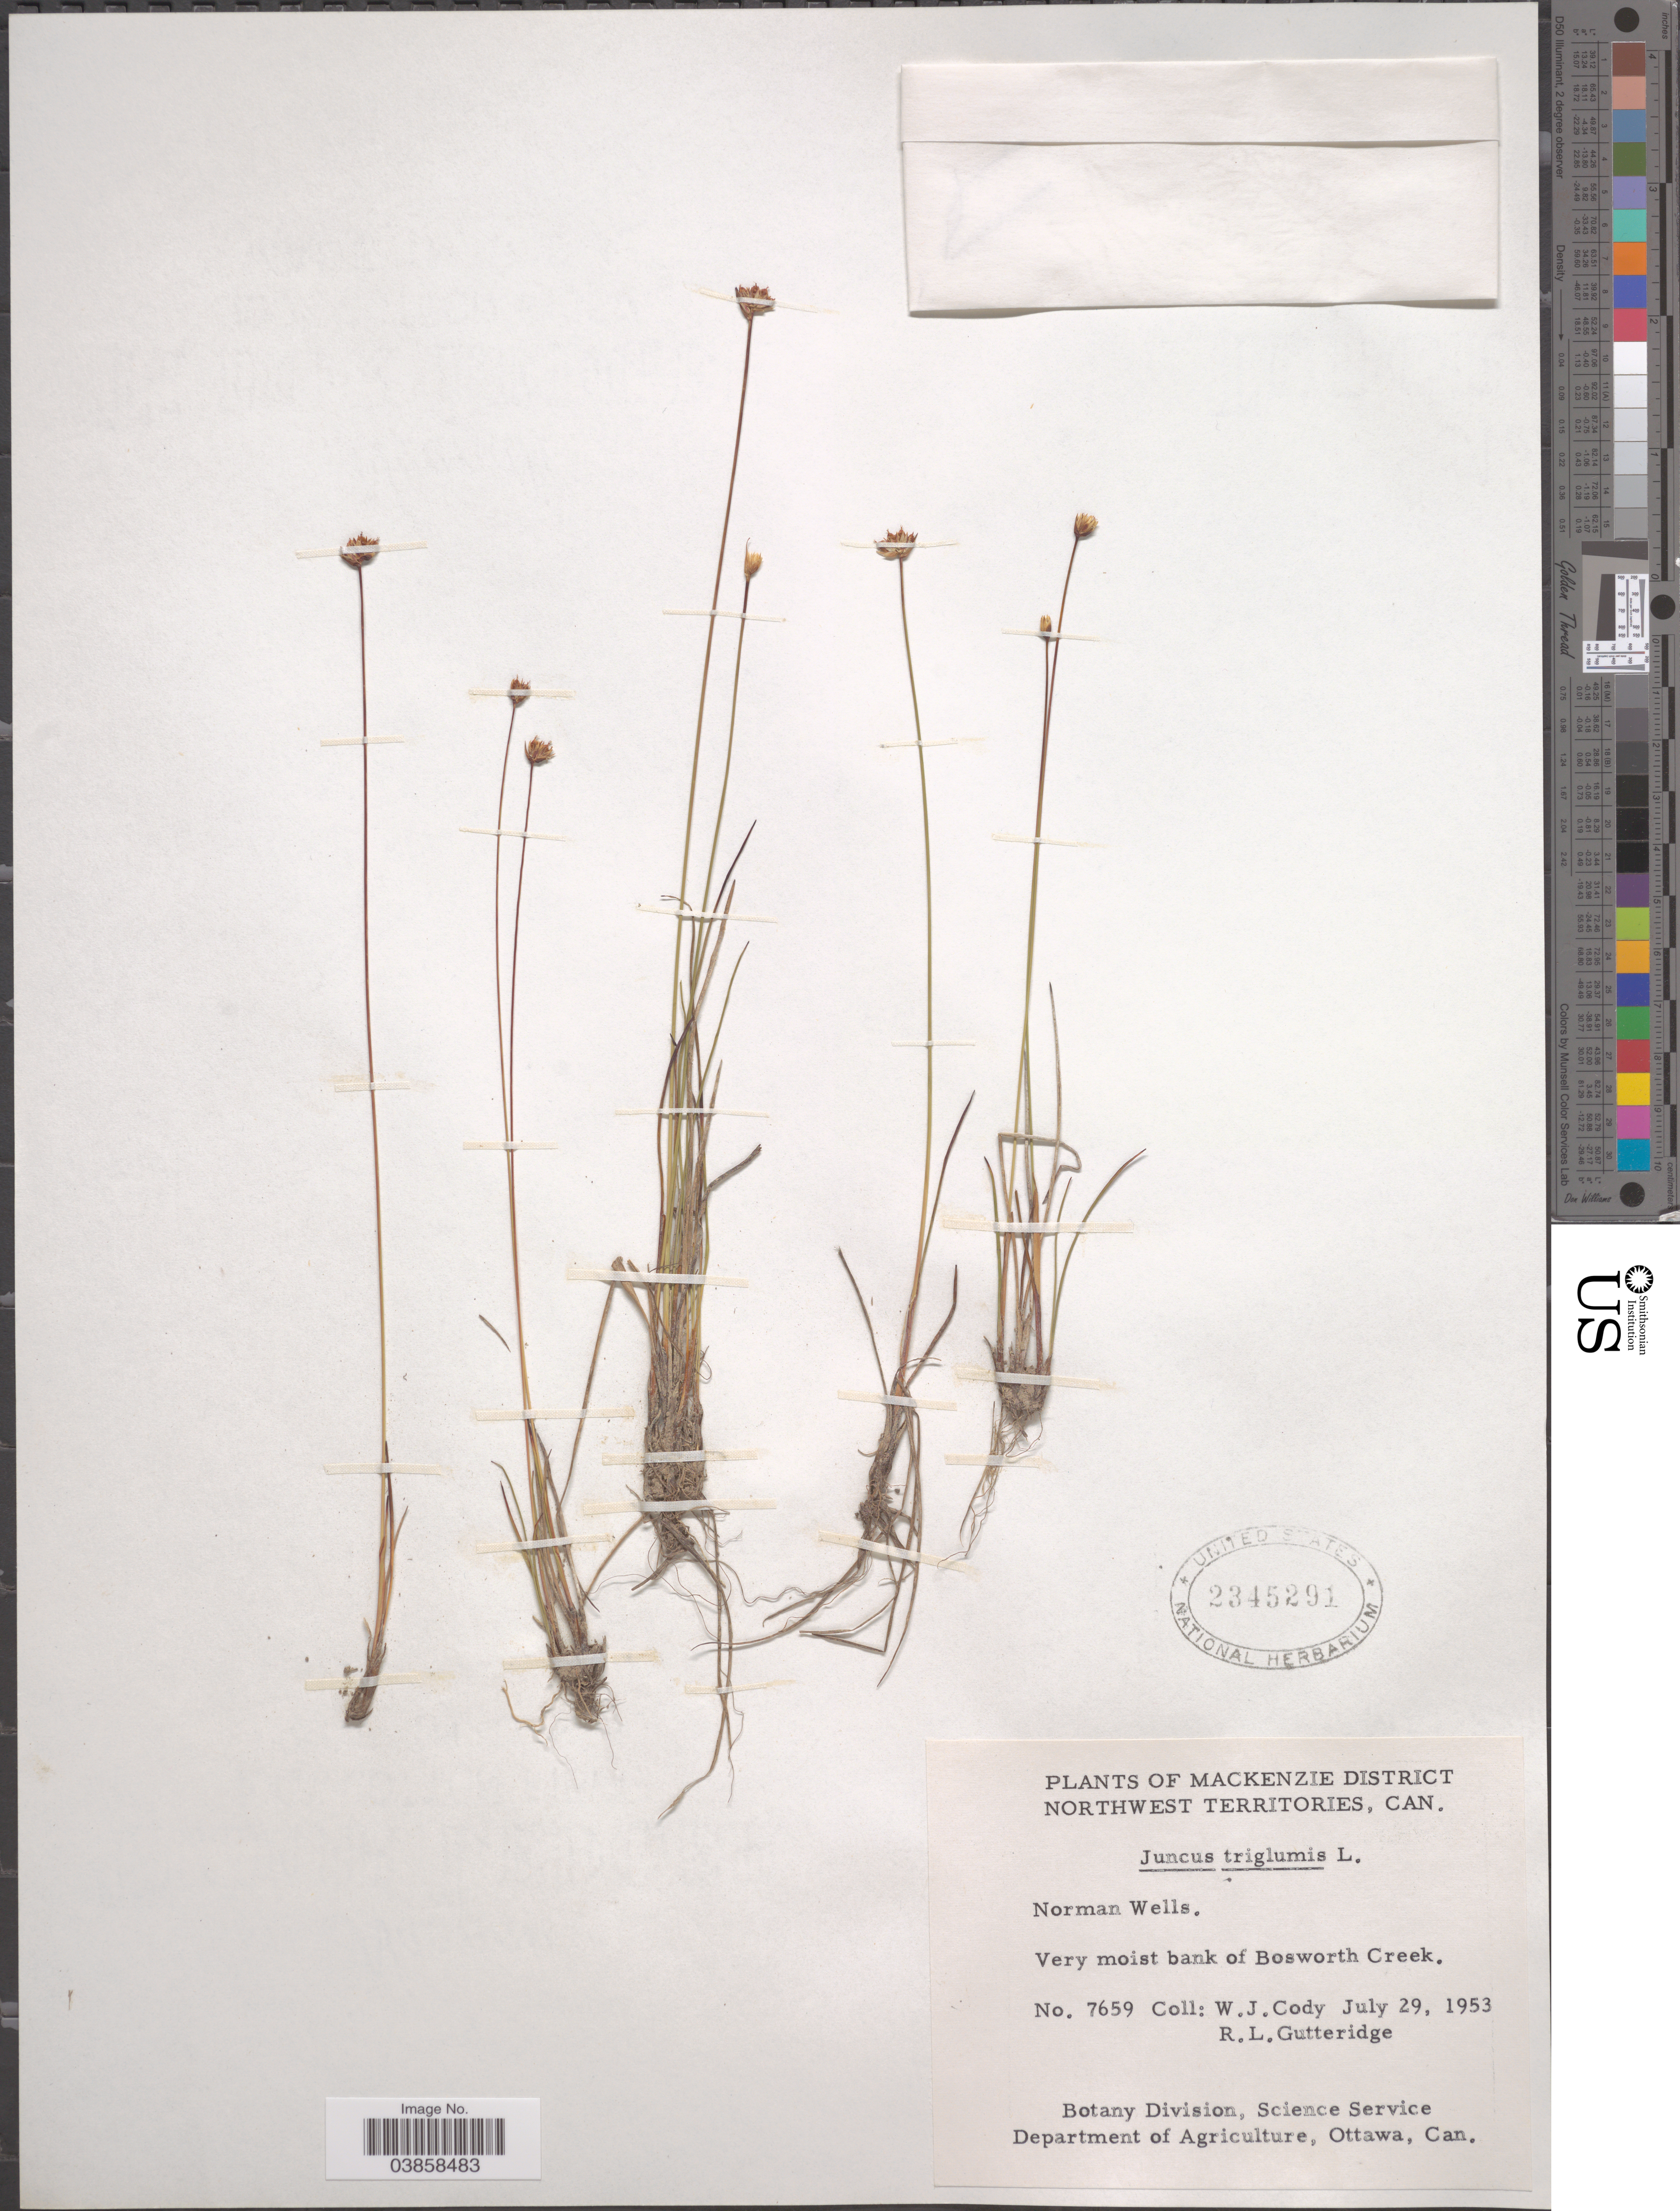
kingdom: Plantae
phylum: Tracheophyta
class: Liliopsida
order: Poales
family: Juncaceae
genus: Juncus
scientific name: Juncus triglumis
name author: L.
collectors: W. Cody & R. Gutteridge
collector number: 7659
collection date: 1953-07-29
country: Canada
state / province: Northwest Territories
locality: Mackenzie District. Norman Wells. Very moist bank of Bosworth Creek.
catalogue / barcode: US 2345291